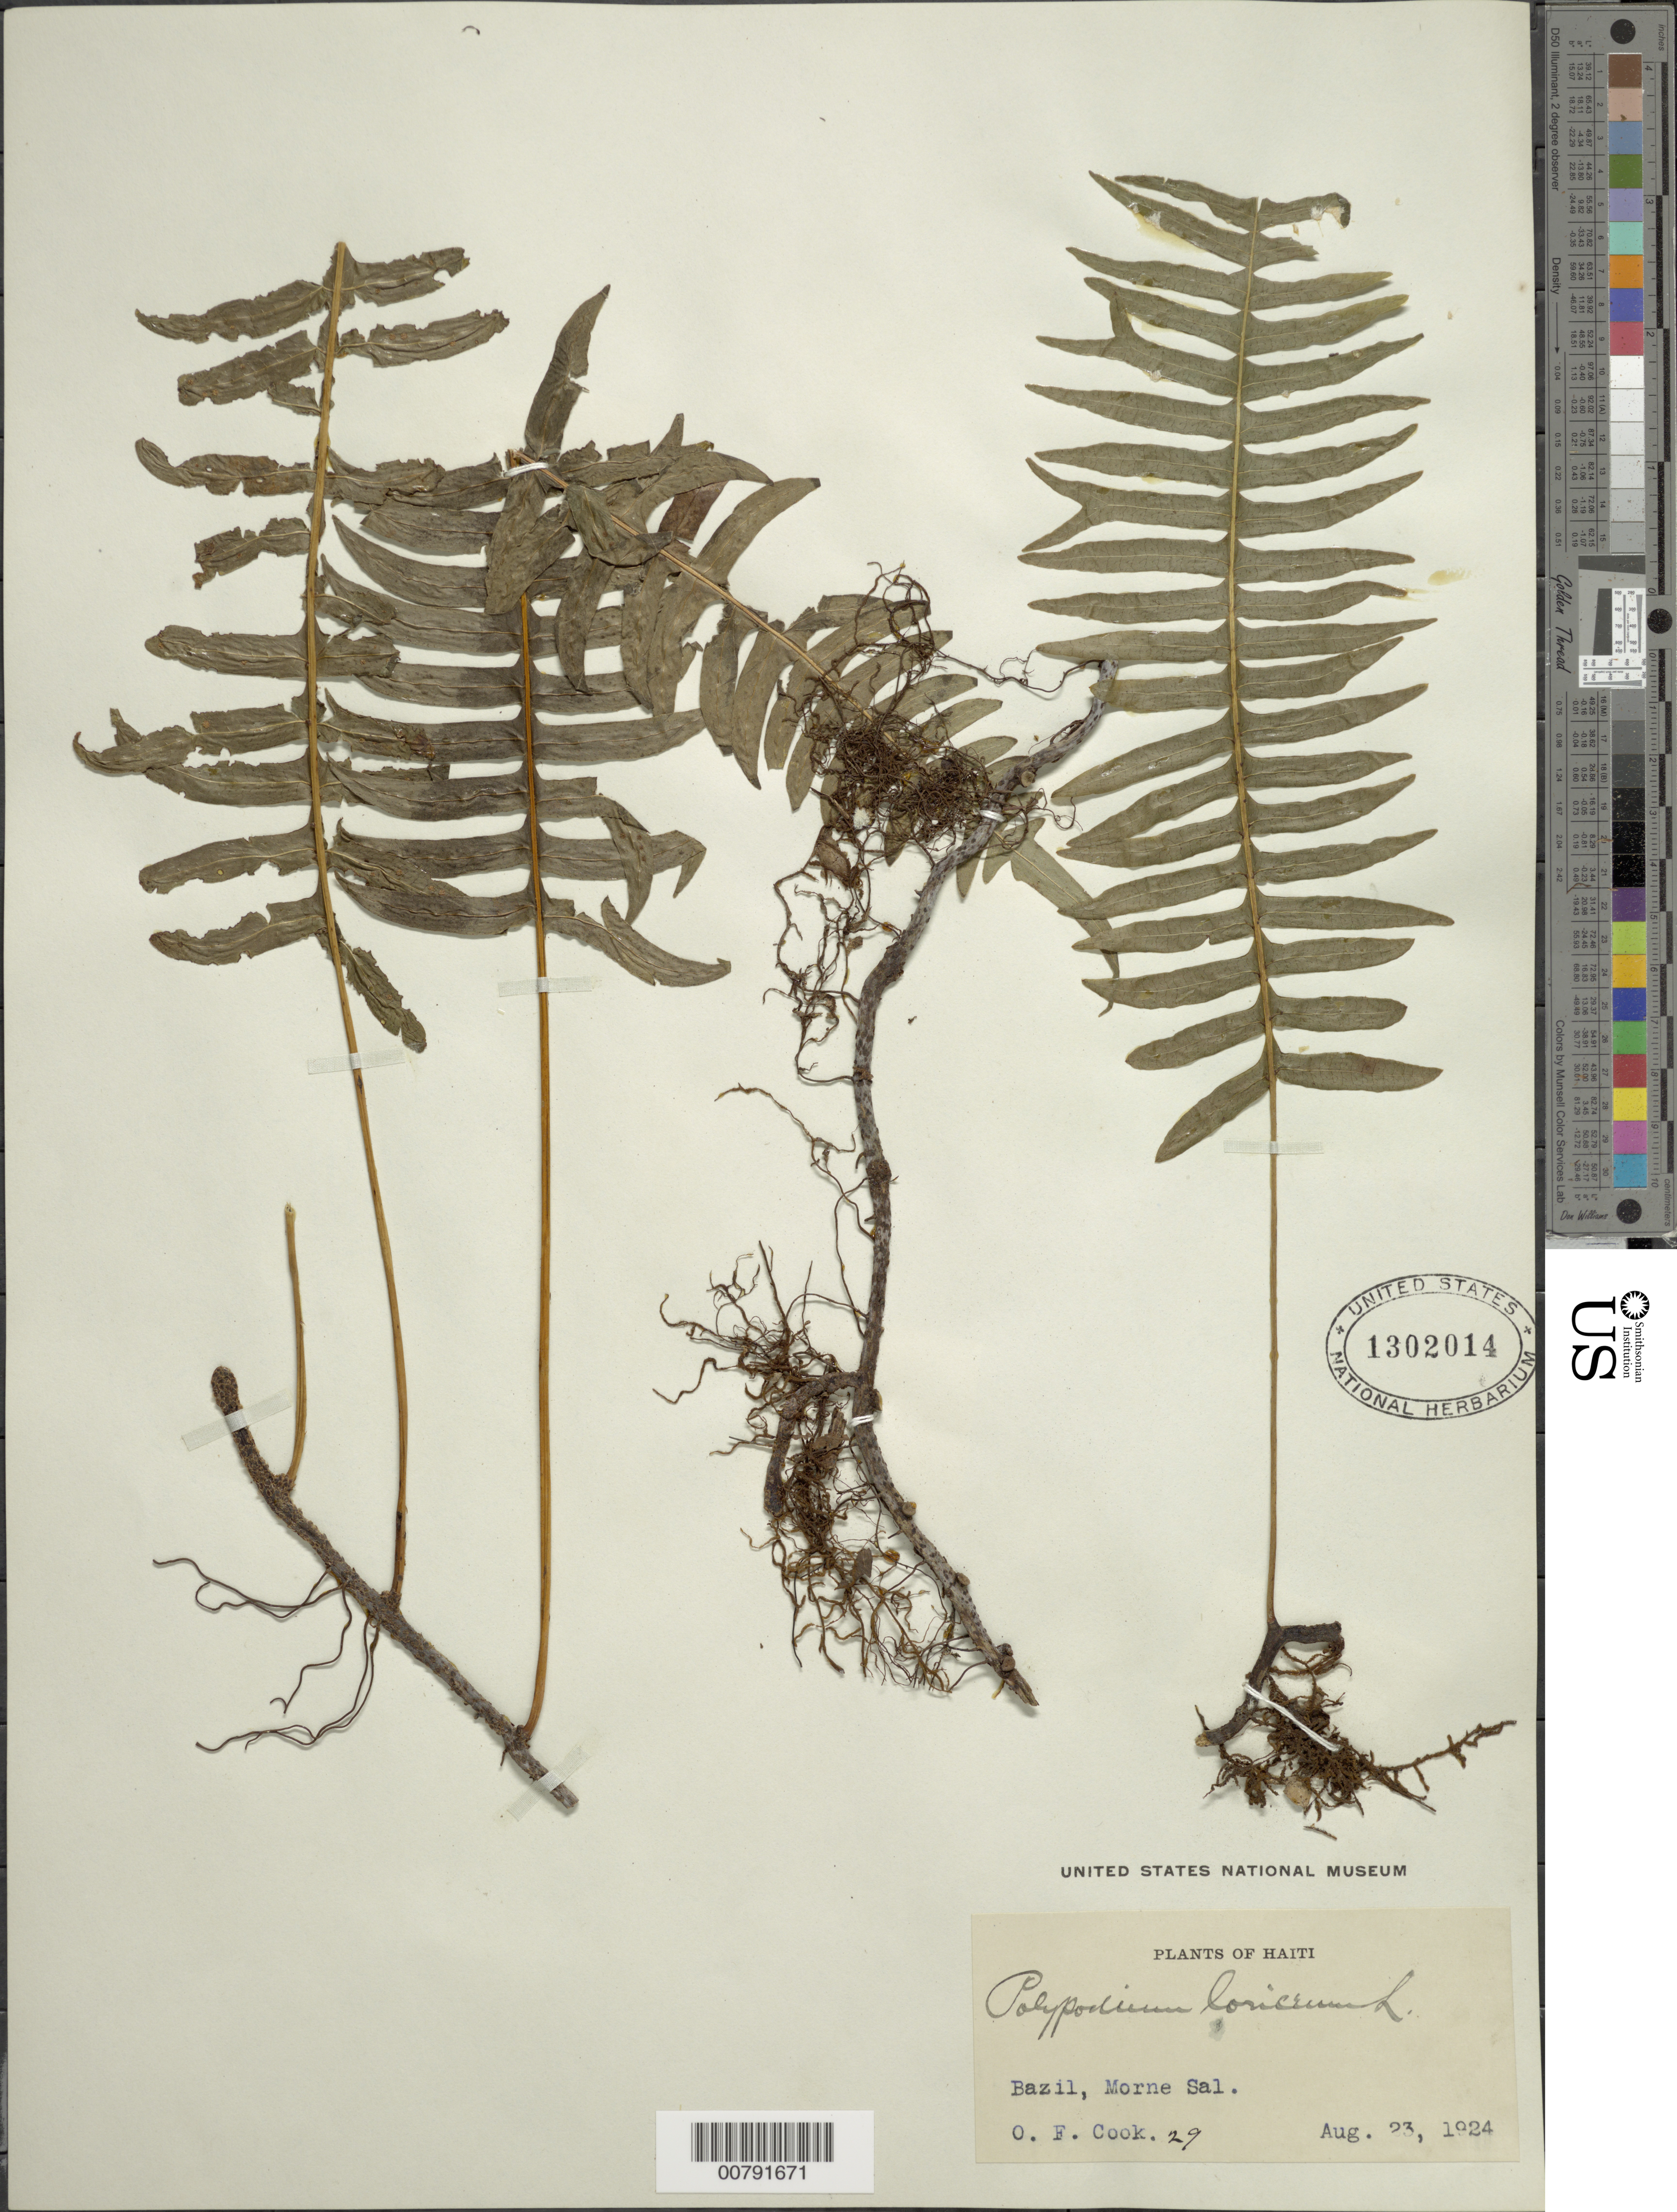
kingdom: Plantae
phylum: Tracheophyta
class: Polypodiopsida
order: Polypodiales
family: Polypodiaceae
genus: Serpocaulon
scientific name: Serpocaulon loriceum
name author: (L.) A.R. Sm.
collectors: O. F. Cook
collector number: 29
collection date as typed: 23 Aug 1924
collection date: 1924-08-23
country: Haiti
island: Hispaniola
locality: Bazil, Morne Sal.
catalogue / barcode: US 1302014